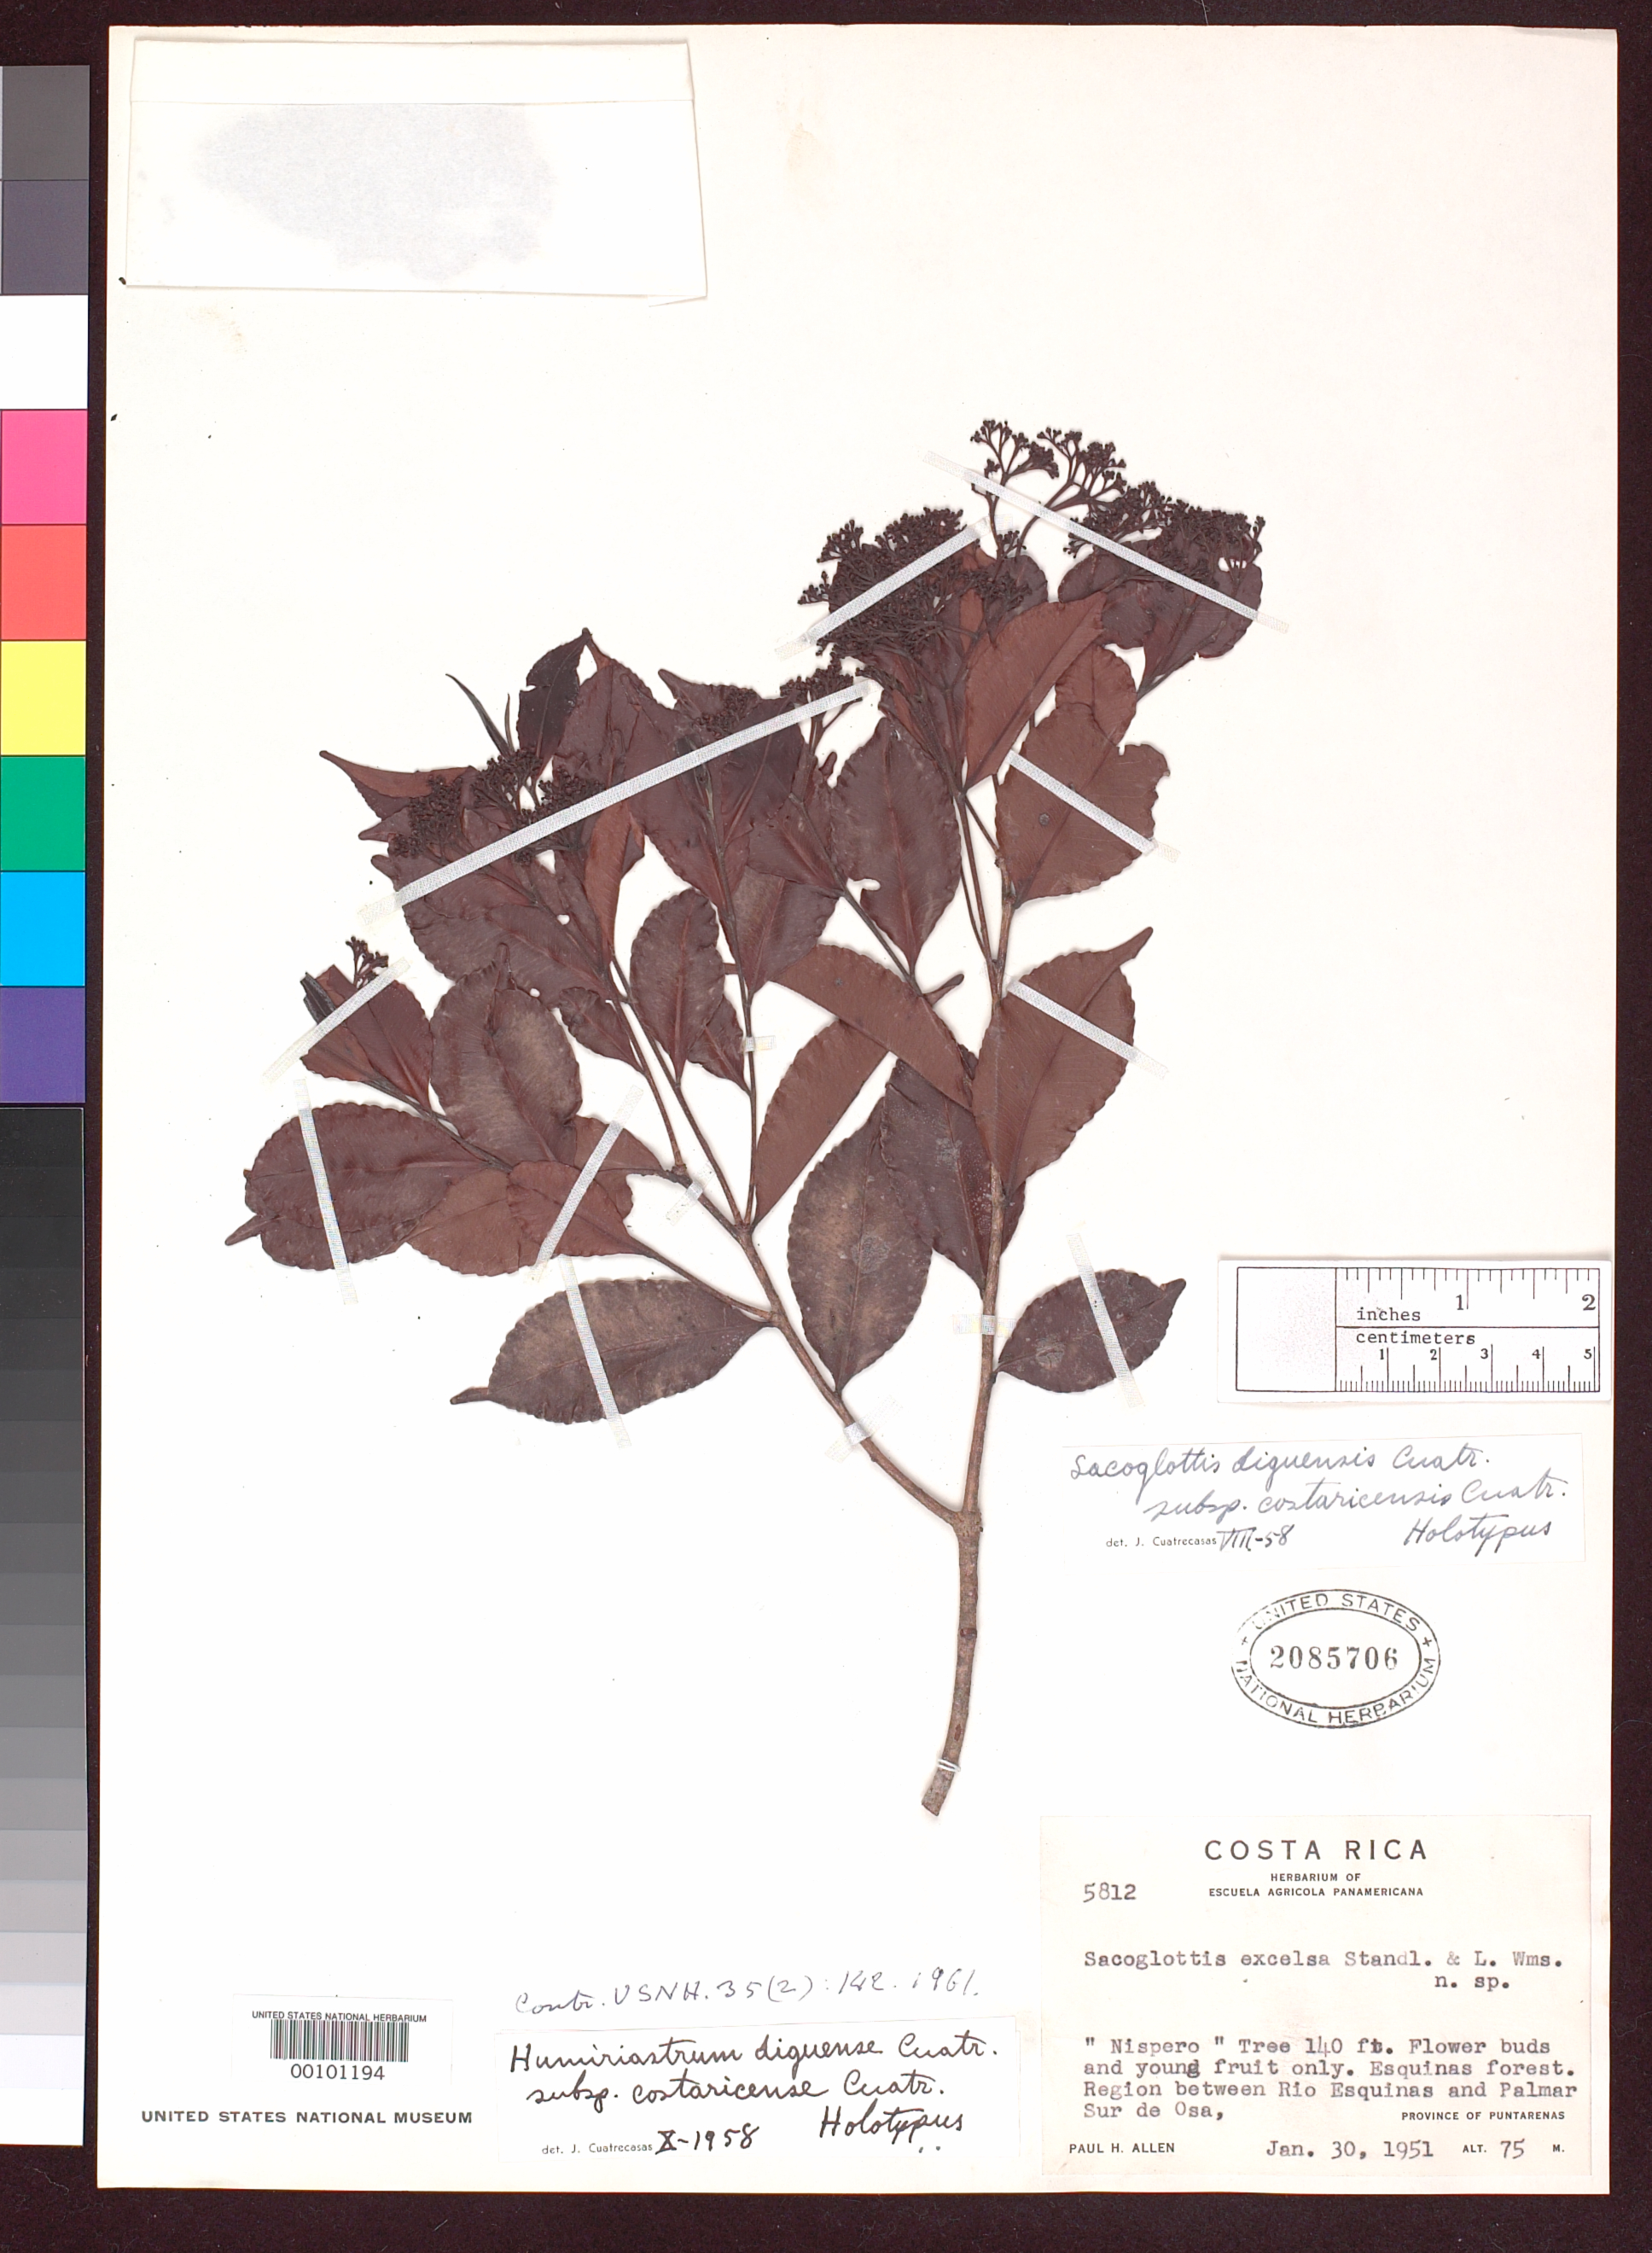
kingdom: Plantae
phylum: Tracheophyta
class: Magnoliopsida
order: Malpighiales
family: Humiriaceae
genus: Humiriastrum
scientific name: Humiriastrum diguense subsp. costaricense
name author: Cuatrec.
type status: Holotype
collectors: P. H. Allen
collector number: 5812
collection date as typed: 30 Jan 1951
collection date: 1951-01-30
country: Costa Rica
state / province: Puntarenas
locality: Between Rio Esquinas and Palmar Sur de Osa.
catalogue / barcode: US 2085706